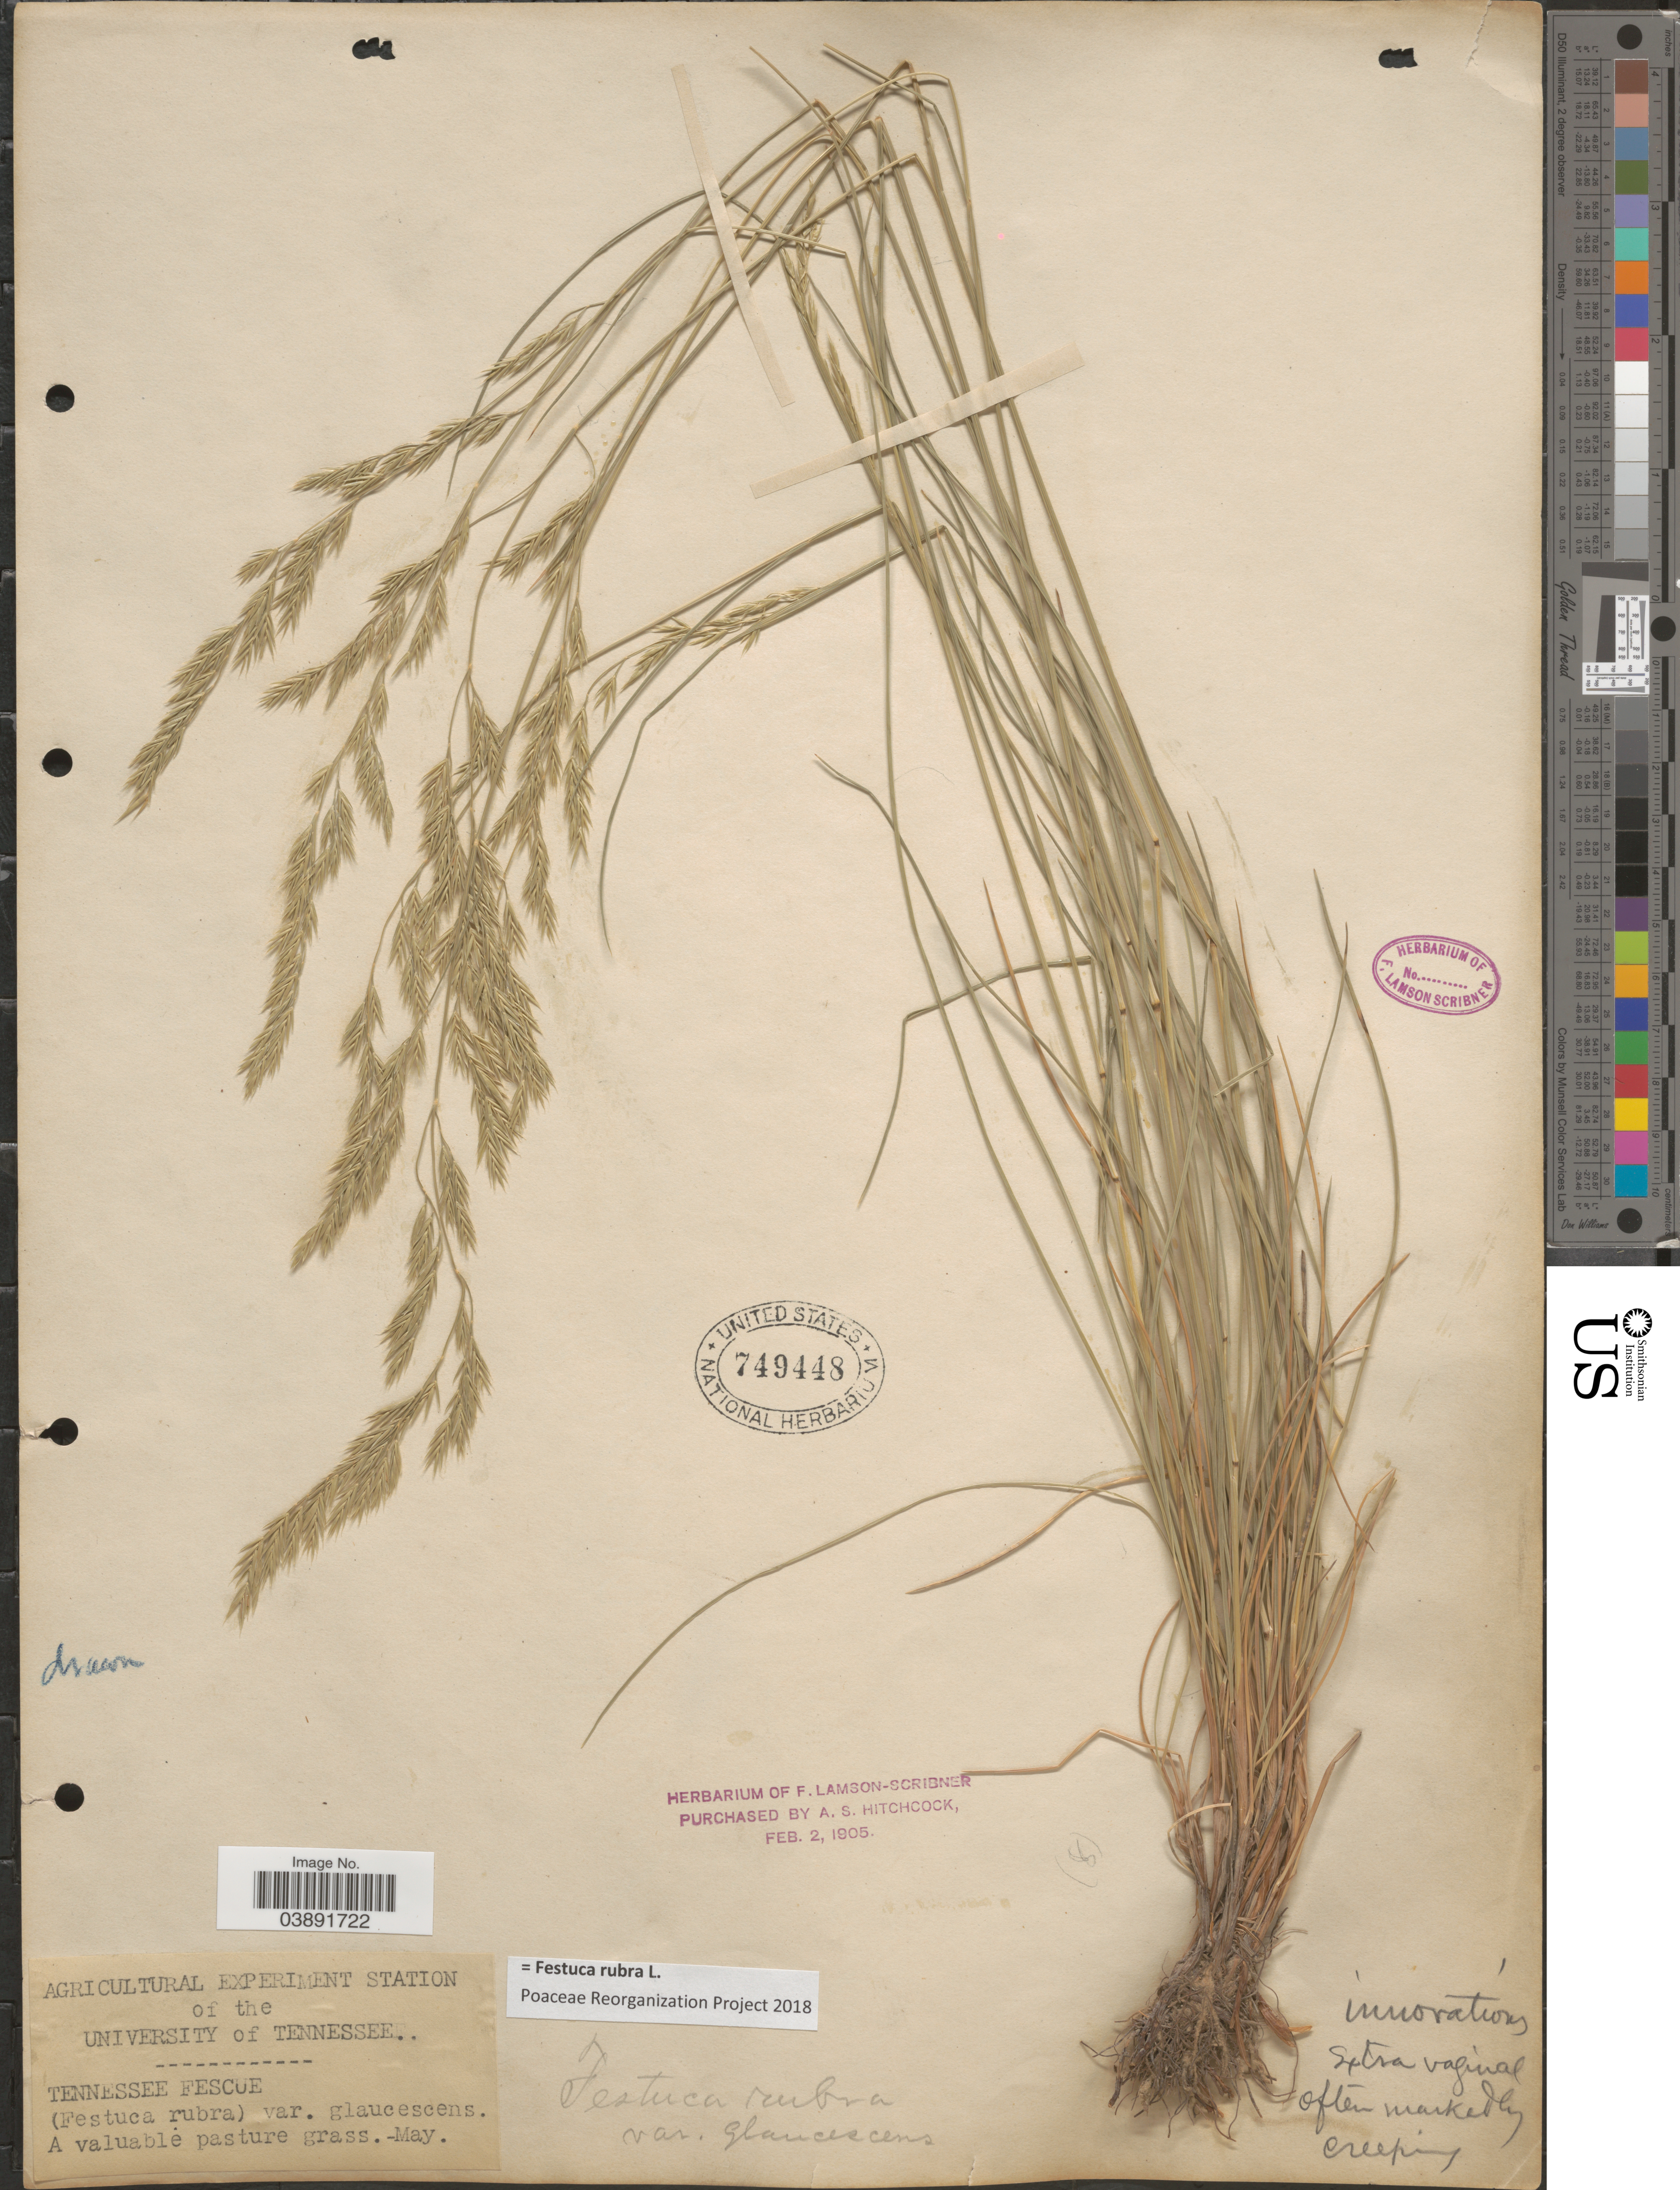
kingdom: Plantae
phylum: Tracheophyta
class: Liliopsida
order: Poales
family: Poaceae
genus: Festuca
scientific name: Festuca rubra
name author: L.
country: United States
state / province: Tennessee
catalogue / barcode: US 749448